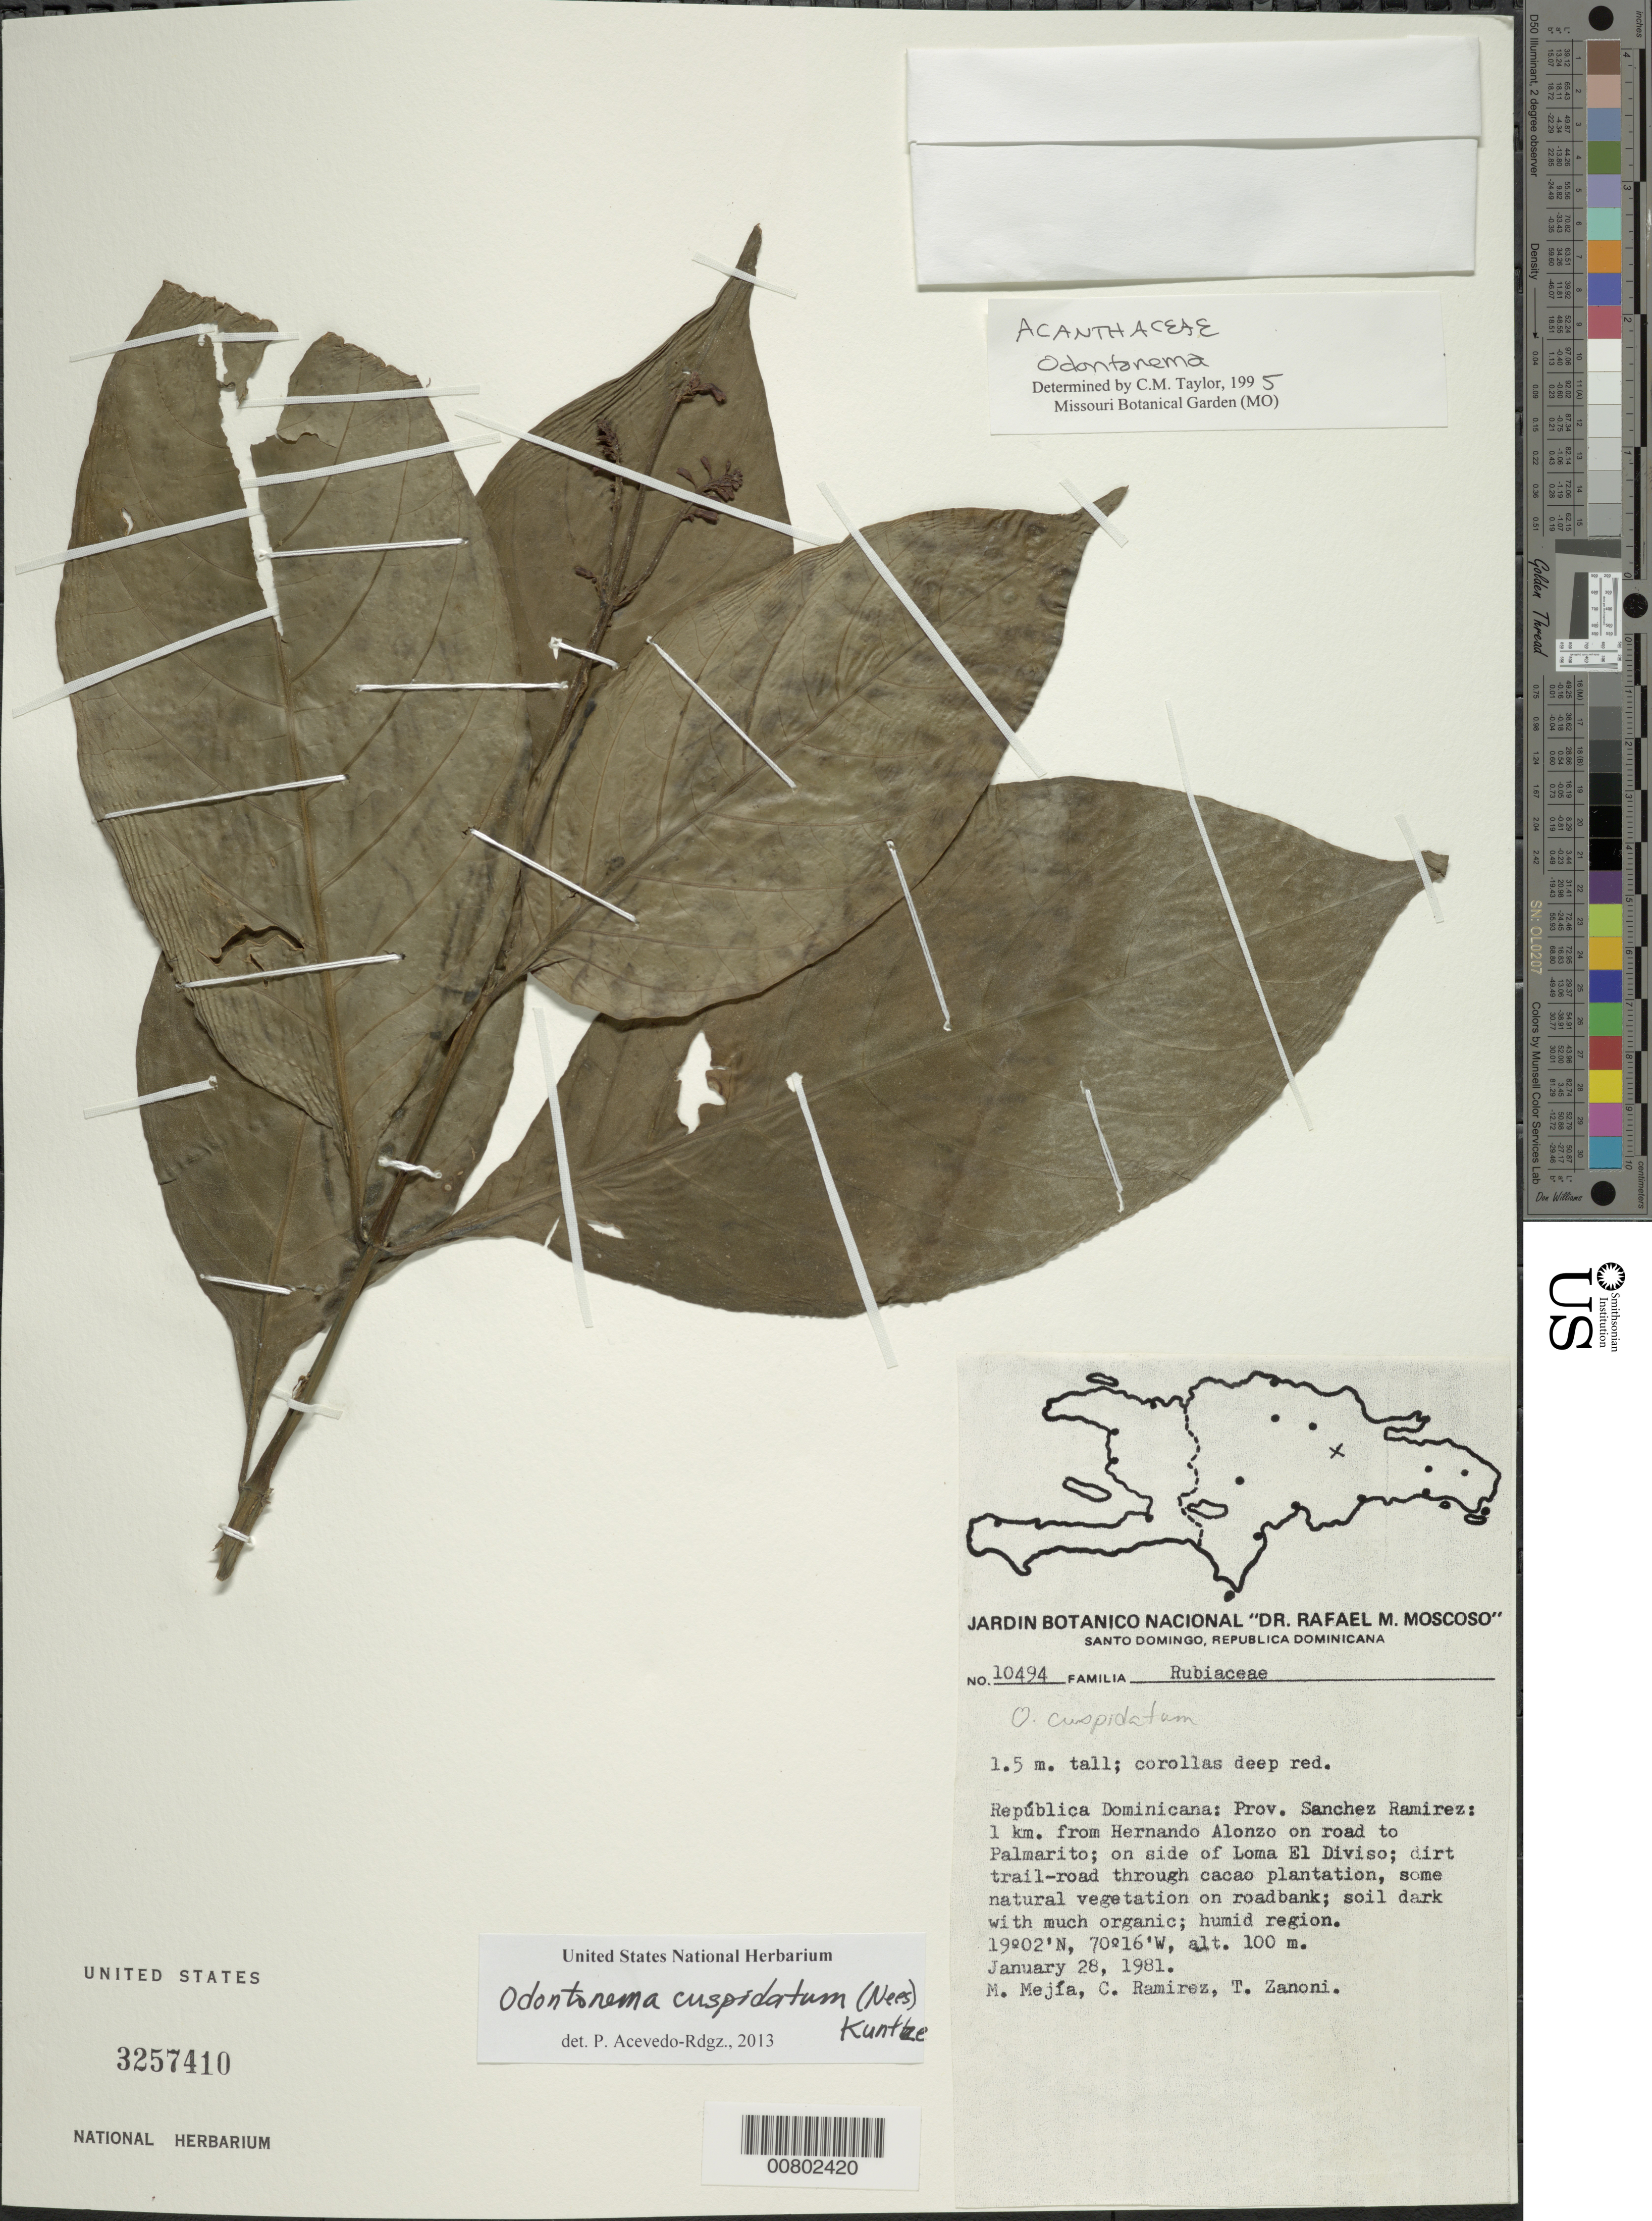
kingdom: Plantae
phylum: Tracheophyta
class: Magnoliopsida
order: Lamiales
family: Acanthaceae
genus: Odontonema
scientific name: Odontonema cuspidatum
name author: (Nees) Kuntze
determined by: Acevedo-Rodríguez, P., (BOT), Smithsonian Institution - National Museum of Natural History (UNITED STATES)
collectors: M. Mejia, C. Ramirez & T. A. Zanoni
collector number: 10494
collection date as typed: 28 Jan 1981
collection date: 1981-01-28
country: Dominican Republic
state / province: Sanchez Ramirez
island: Hispaniola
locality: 1 km from Hernando Alonzo on road to Palmarito; on side of Loma El Diviso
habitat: Dirt trail-road through cacao plantation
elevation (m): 100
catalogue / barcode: US 3257410